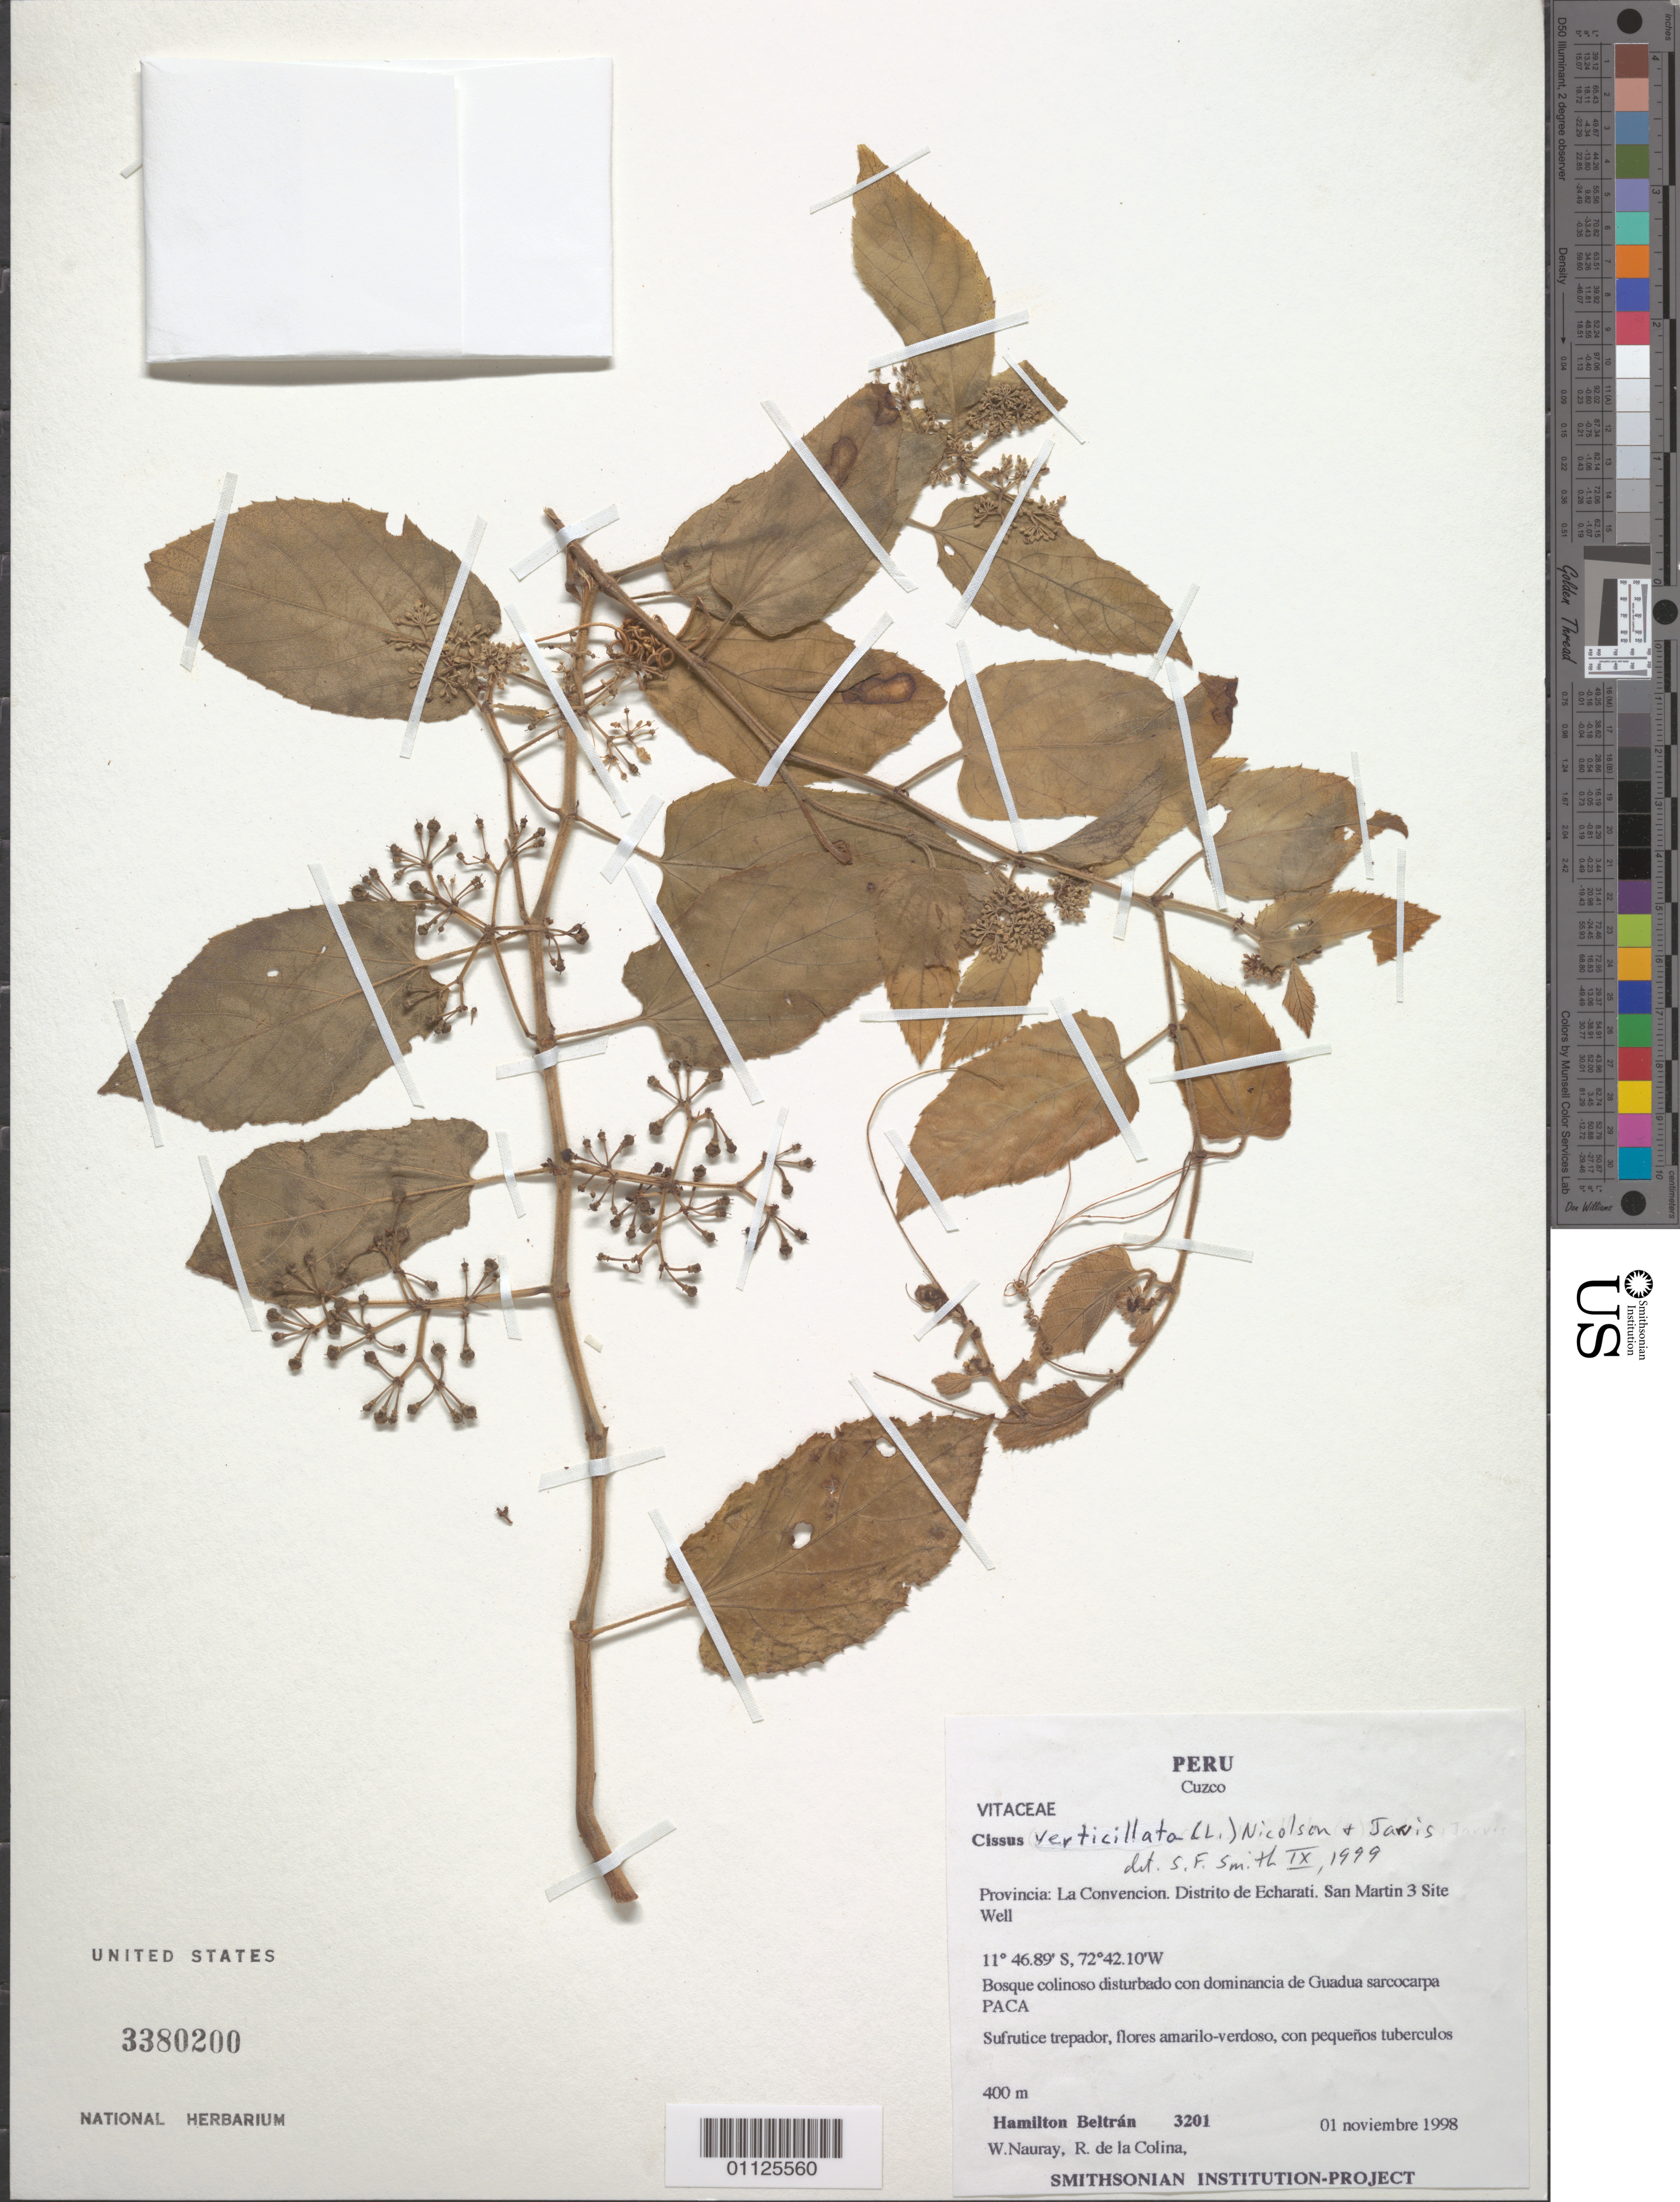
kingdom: Plantae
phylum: Tracheophyta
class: Magnoliopsida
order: Vitales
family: Vitaceae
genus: Cissus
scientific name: Cissus verticillata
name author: (L.) Nicolson & C.E. Jarvis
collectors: H. Beltrán, W. Nauray & R. de la Colina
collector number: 3201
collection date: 1998-11-01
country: Peru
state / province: Cusco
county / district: La Convención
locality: Prov. La Convencion. San Martin 3 Site Well.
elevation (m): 400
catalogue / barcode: US 3380200